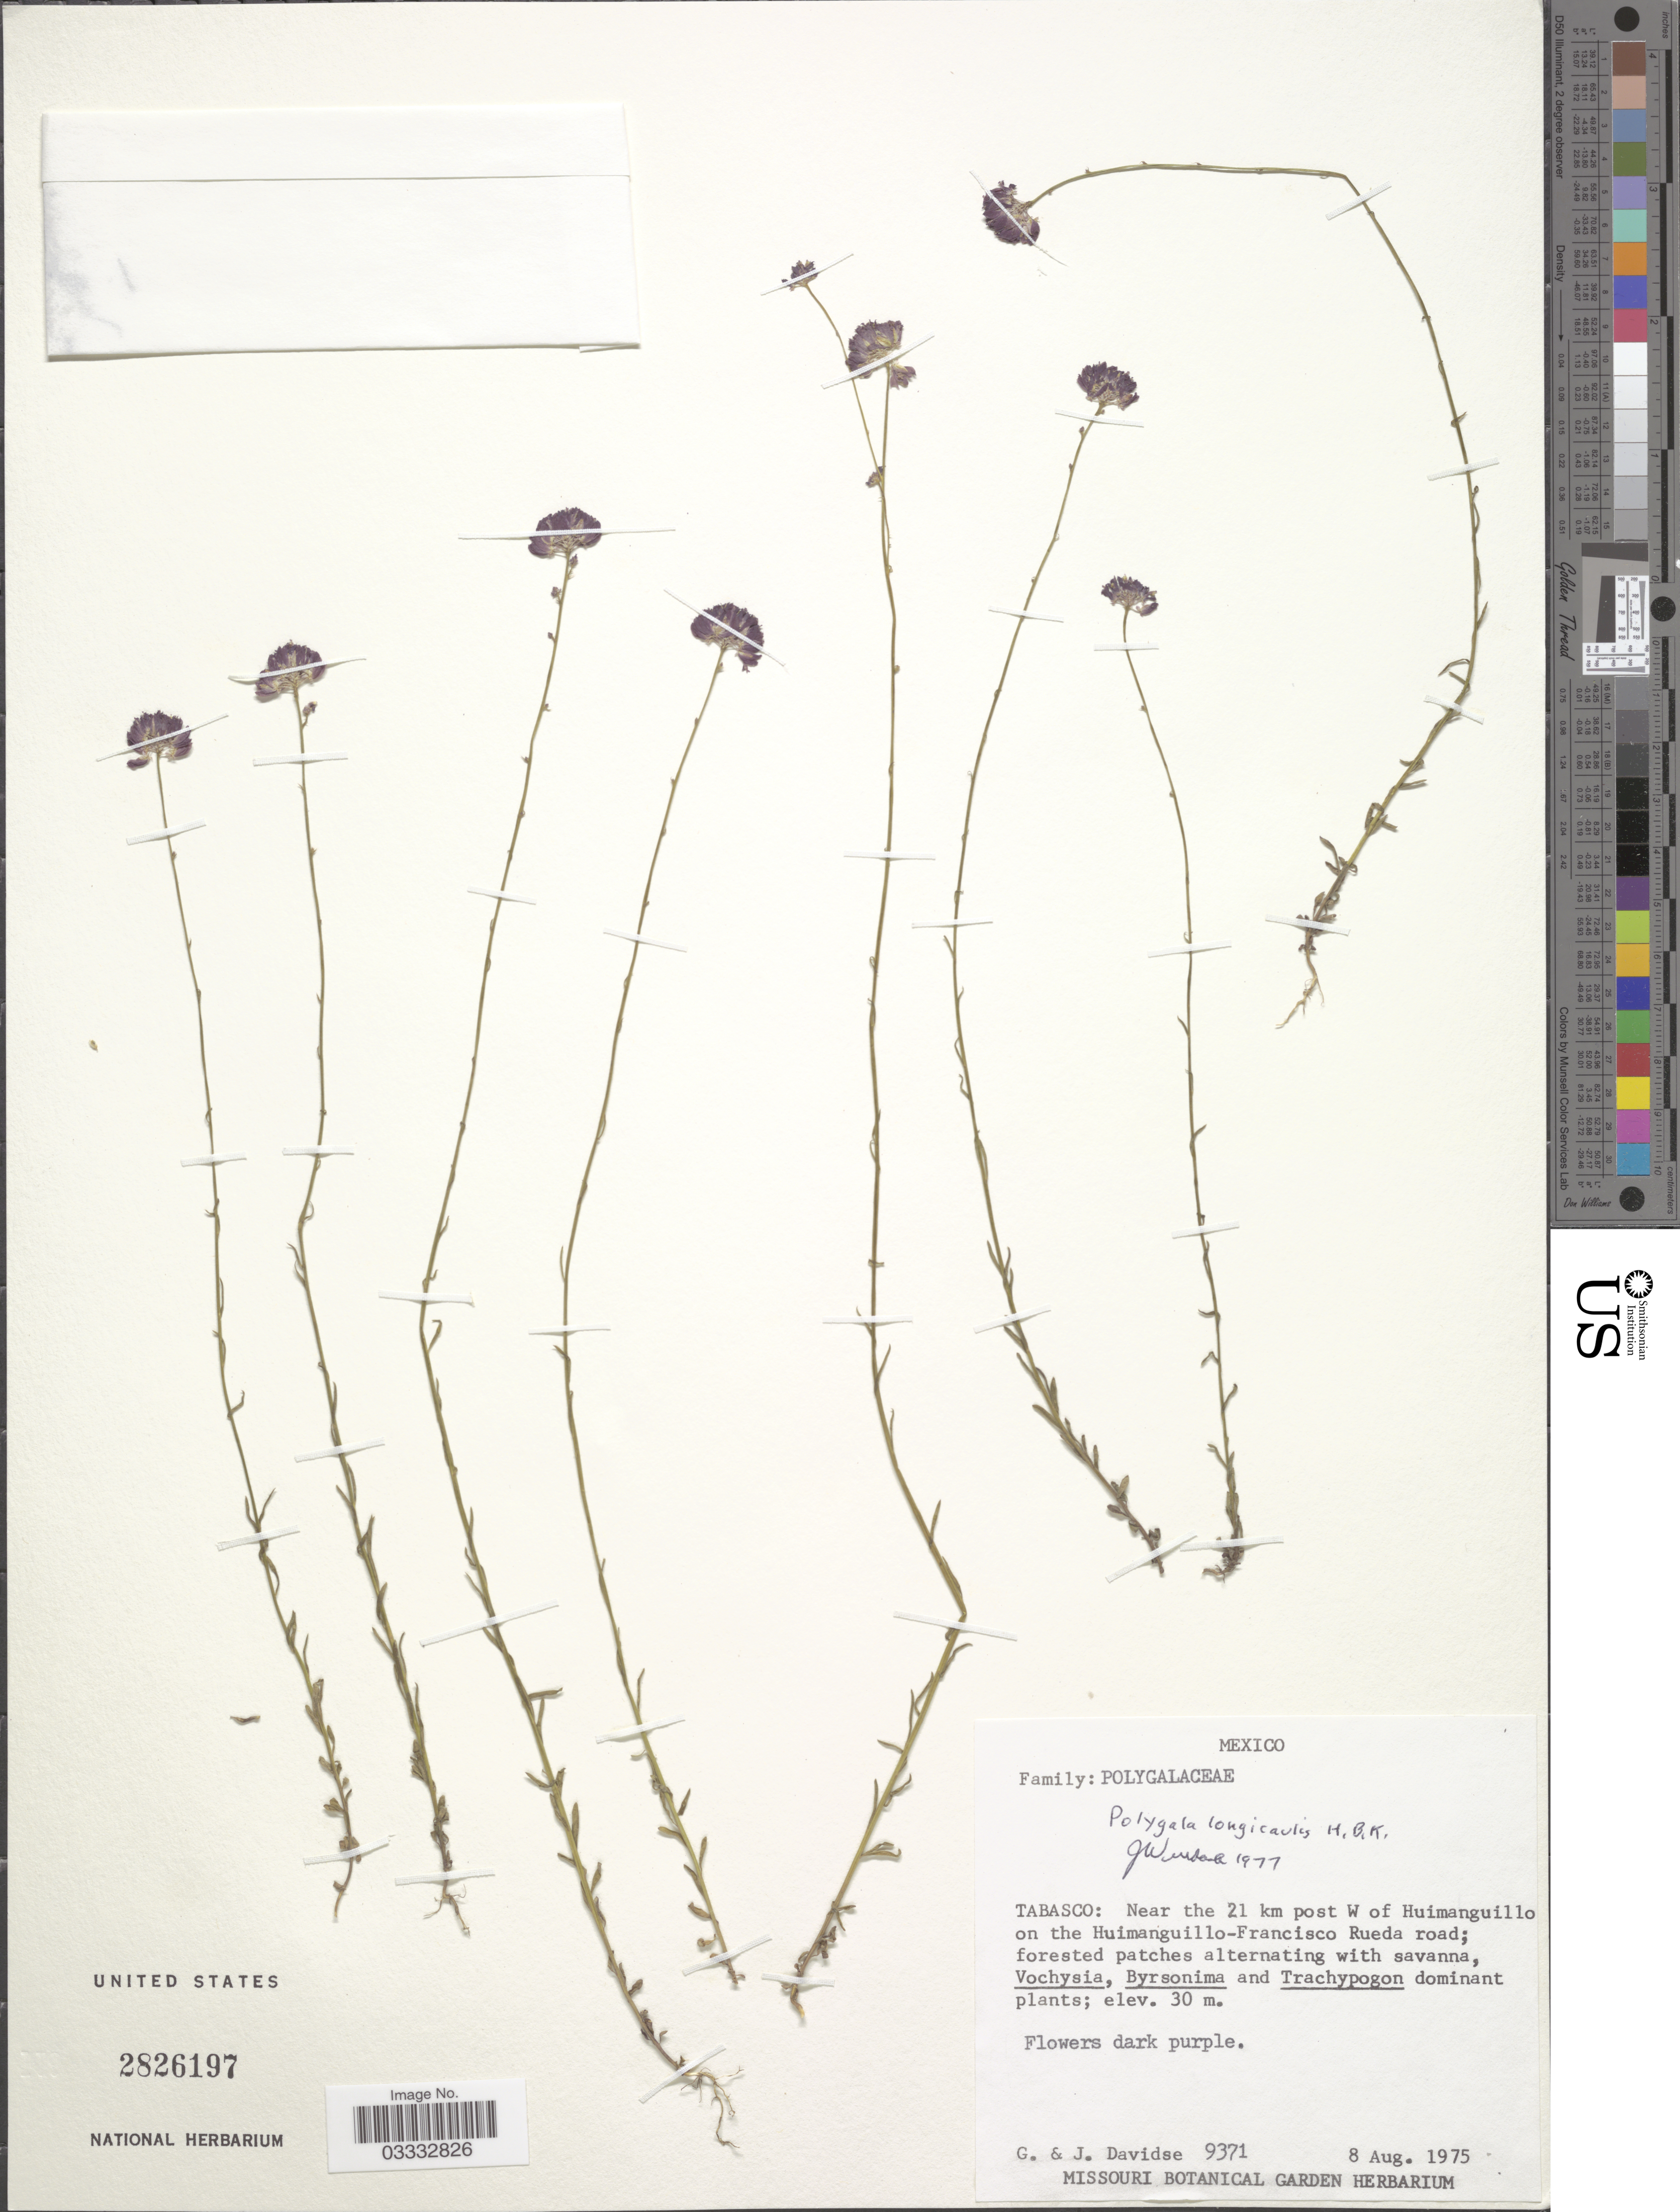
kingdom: Plantae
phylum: Tracheophyta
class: Magnoliopsida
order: Fabales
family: Polygalaceae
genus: Polygala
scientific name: Polygala longicaulis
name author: Kunth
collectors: G. Davidse & J. Davidse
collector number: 9371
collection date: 1975-08-08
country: Mexico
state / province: Tabasco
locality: Near the 21 km post W of Huimanguillo on the Huimanguillo-Francisco Rueda road.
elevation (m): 30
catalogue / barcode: US 2826197